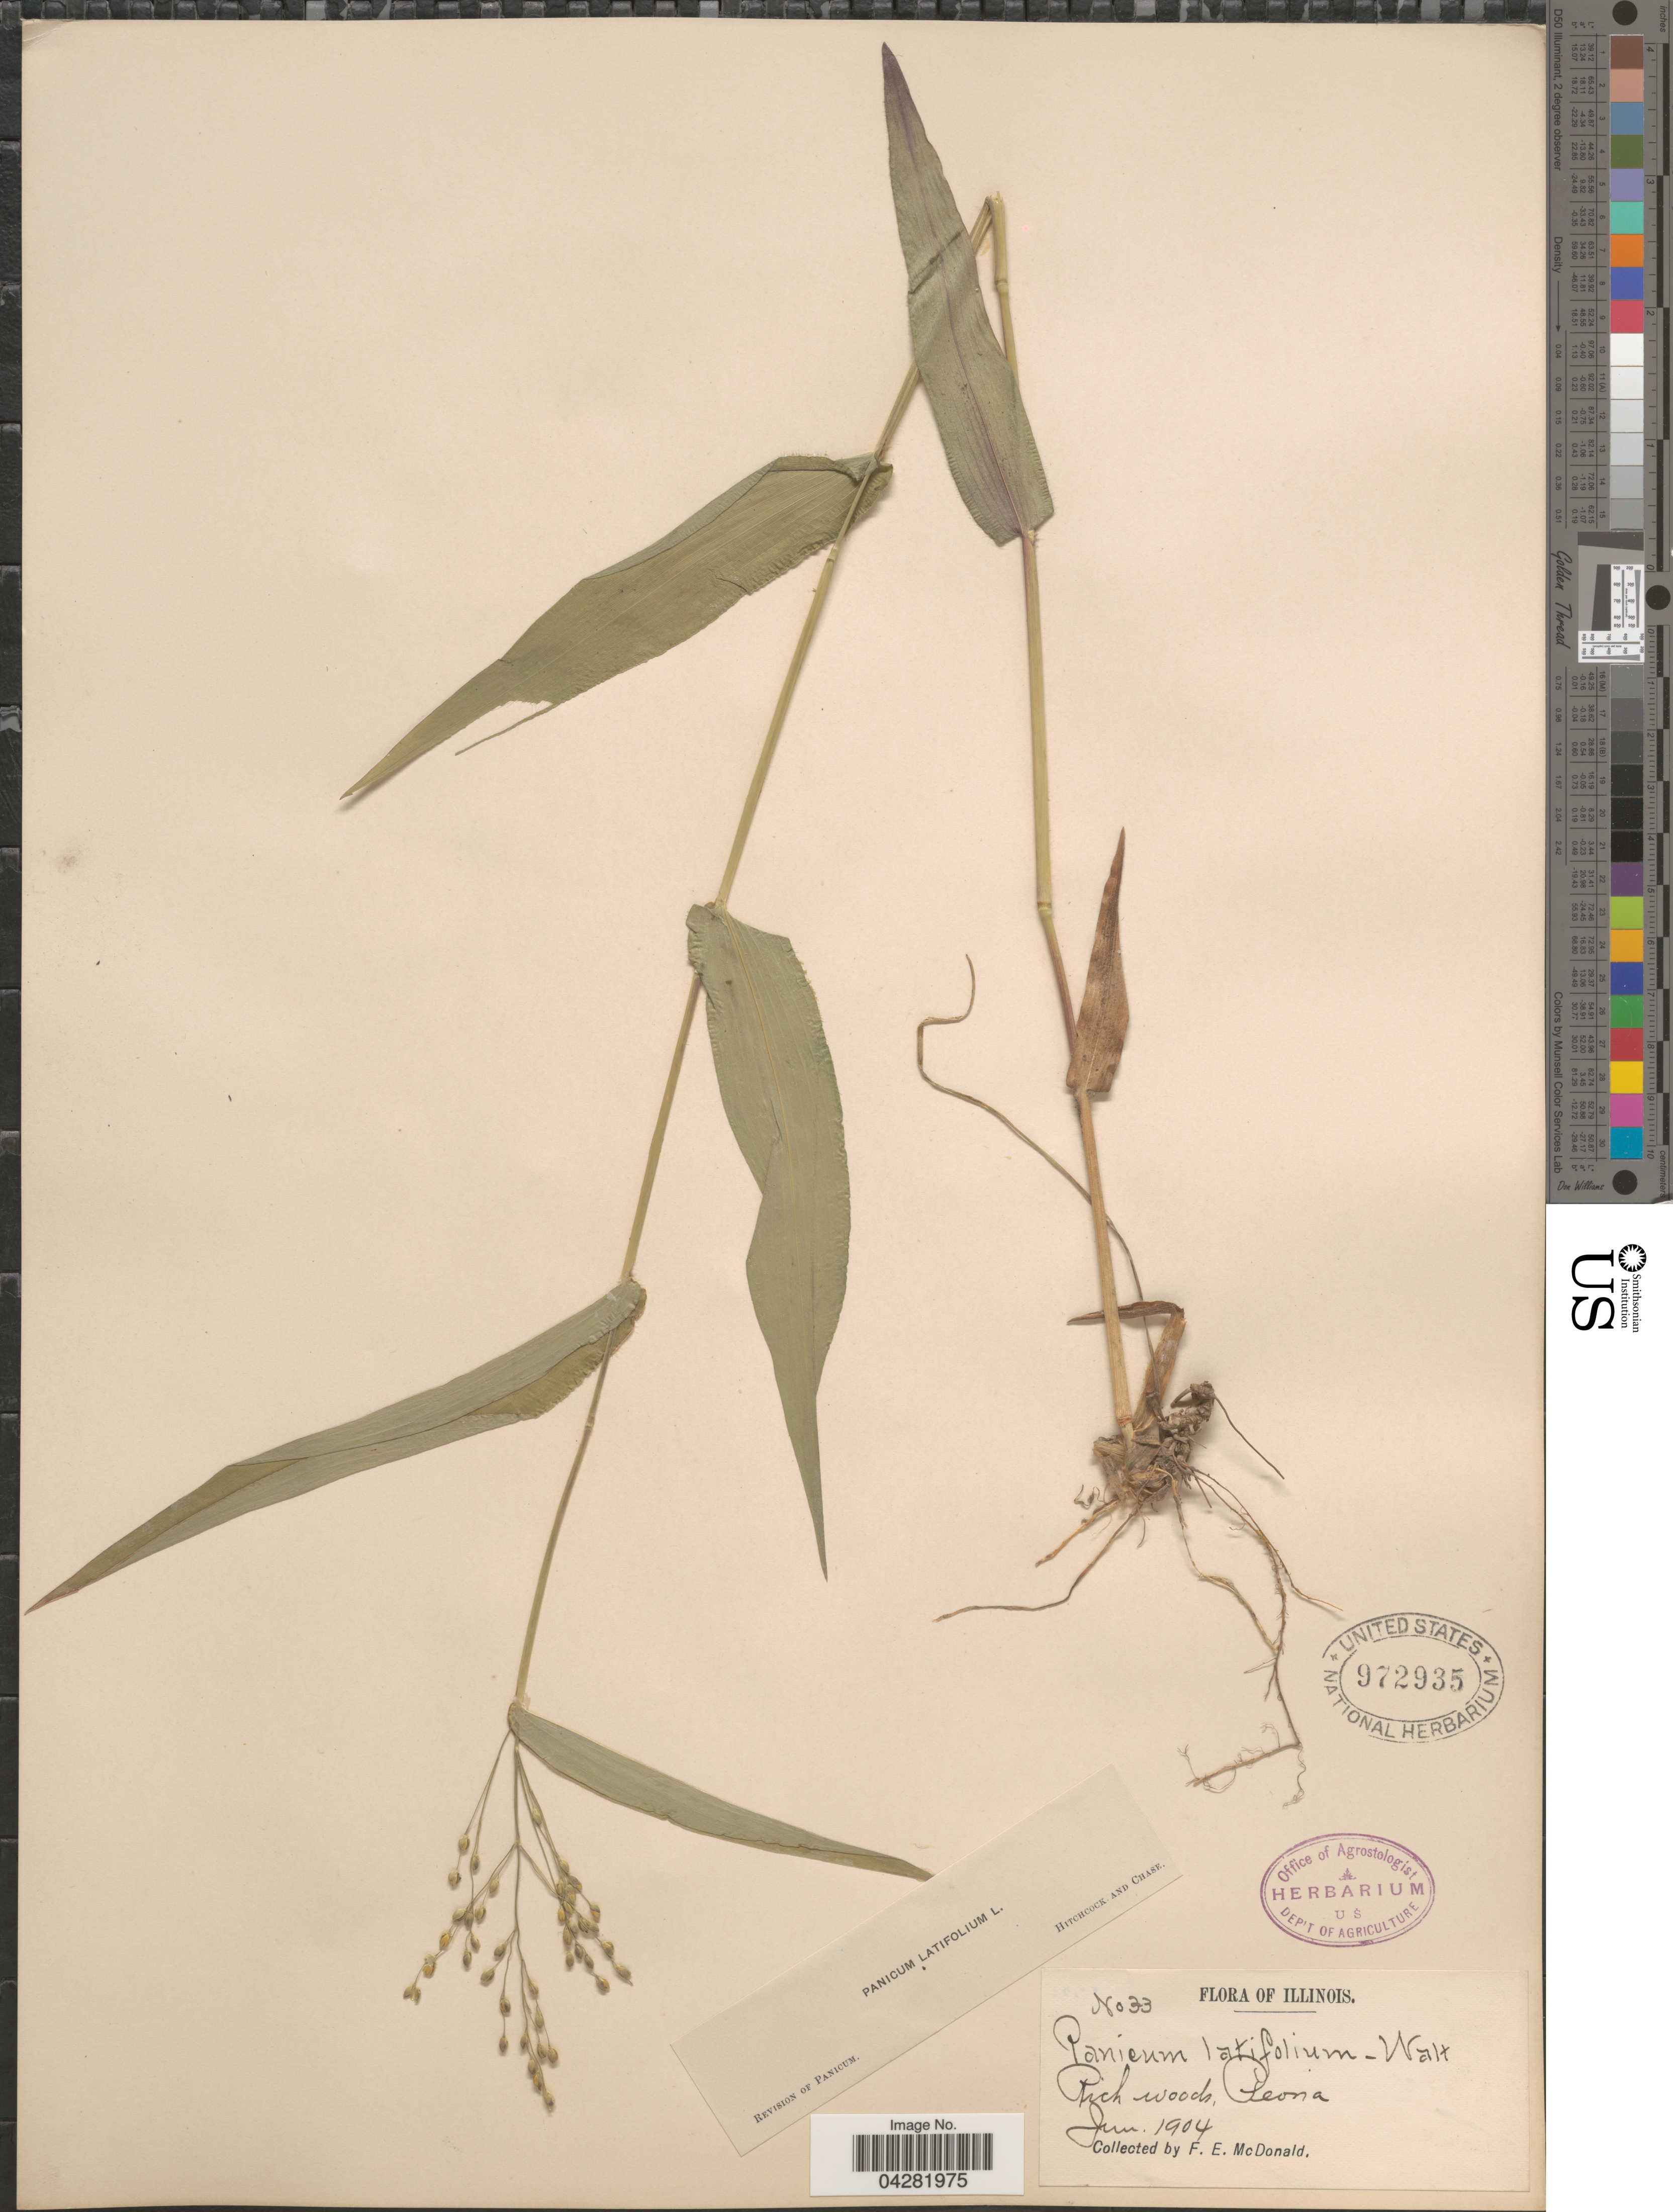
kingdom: Plantae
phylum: Tracheophyta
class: Liliopsida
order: Poales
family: Poaceae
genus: Dichanthelium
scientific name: Dichanthelium latifolium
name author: (L.) Harvill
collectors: F. E. McDonald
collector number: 33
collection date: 1904-06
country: United States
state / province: Illinois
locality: Peoria.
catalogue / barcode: US 972935